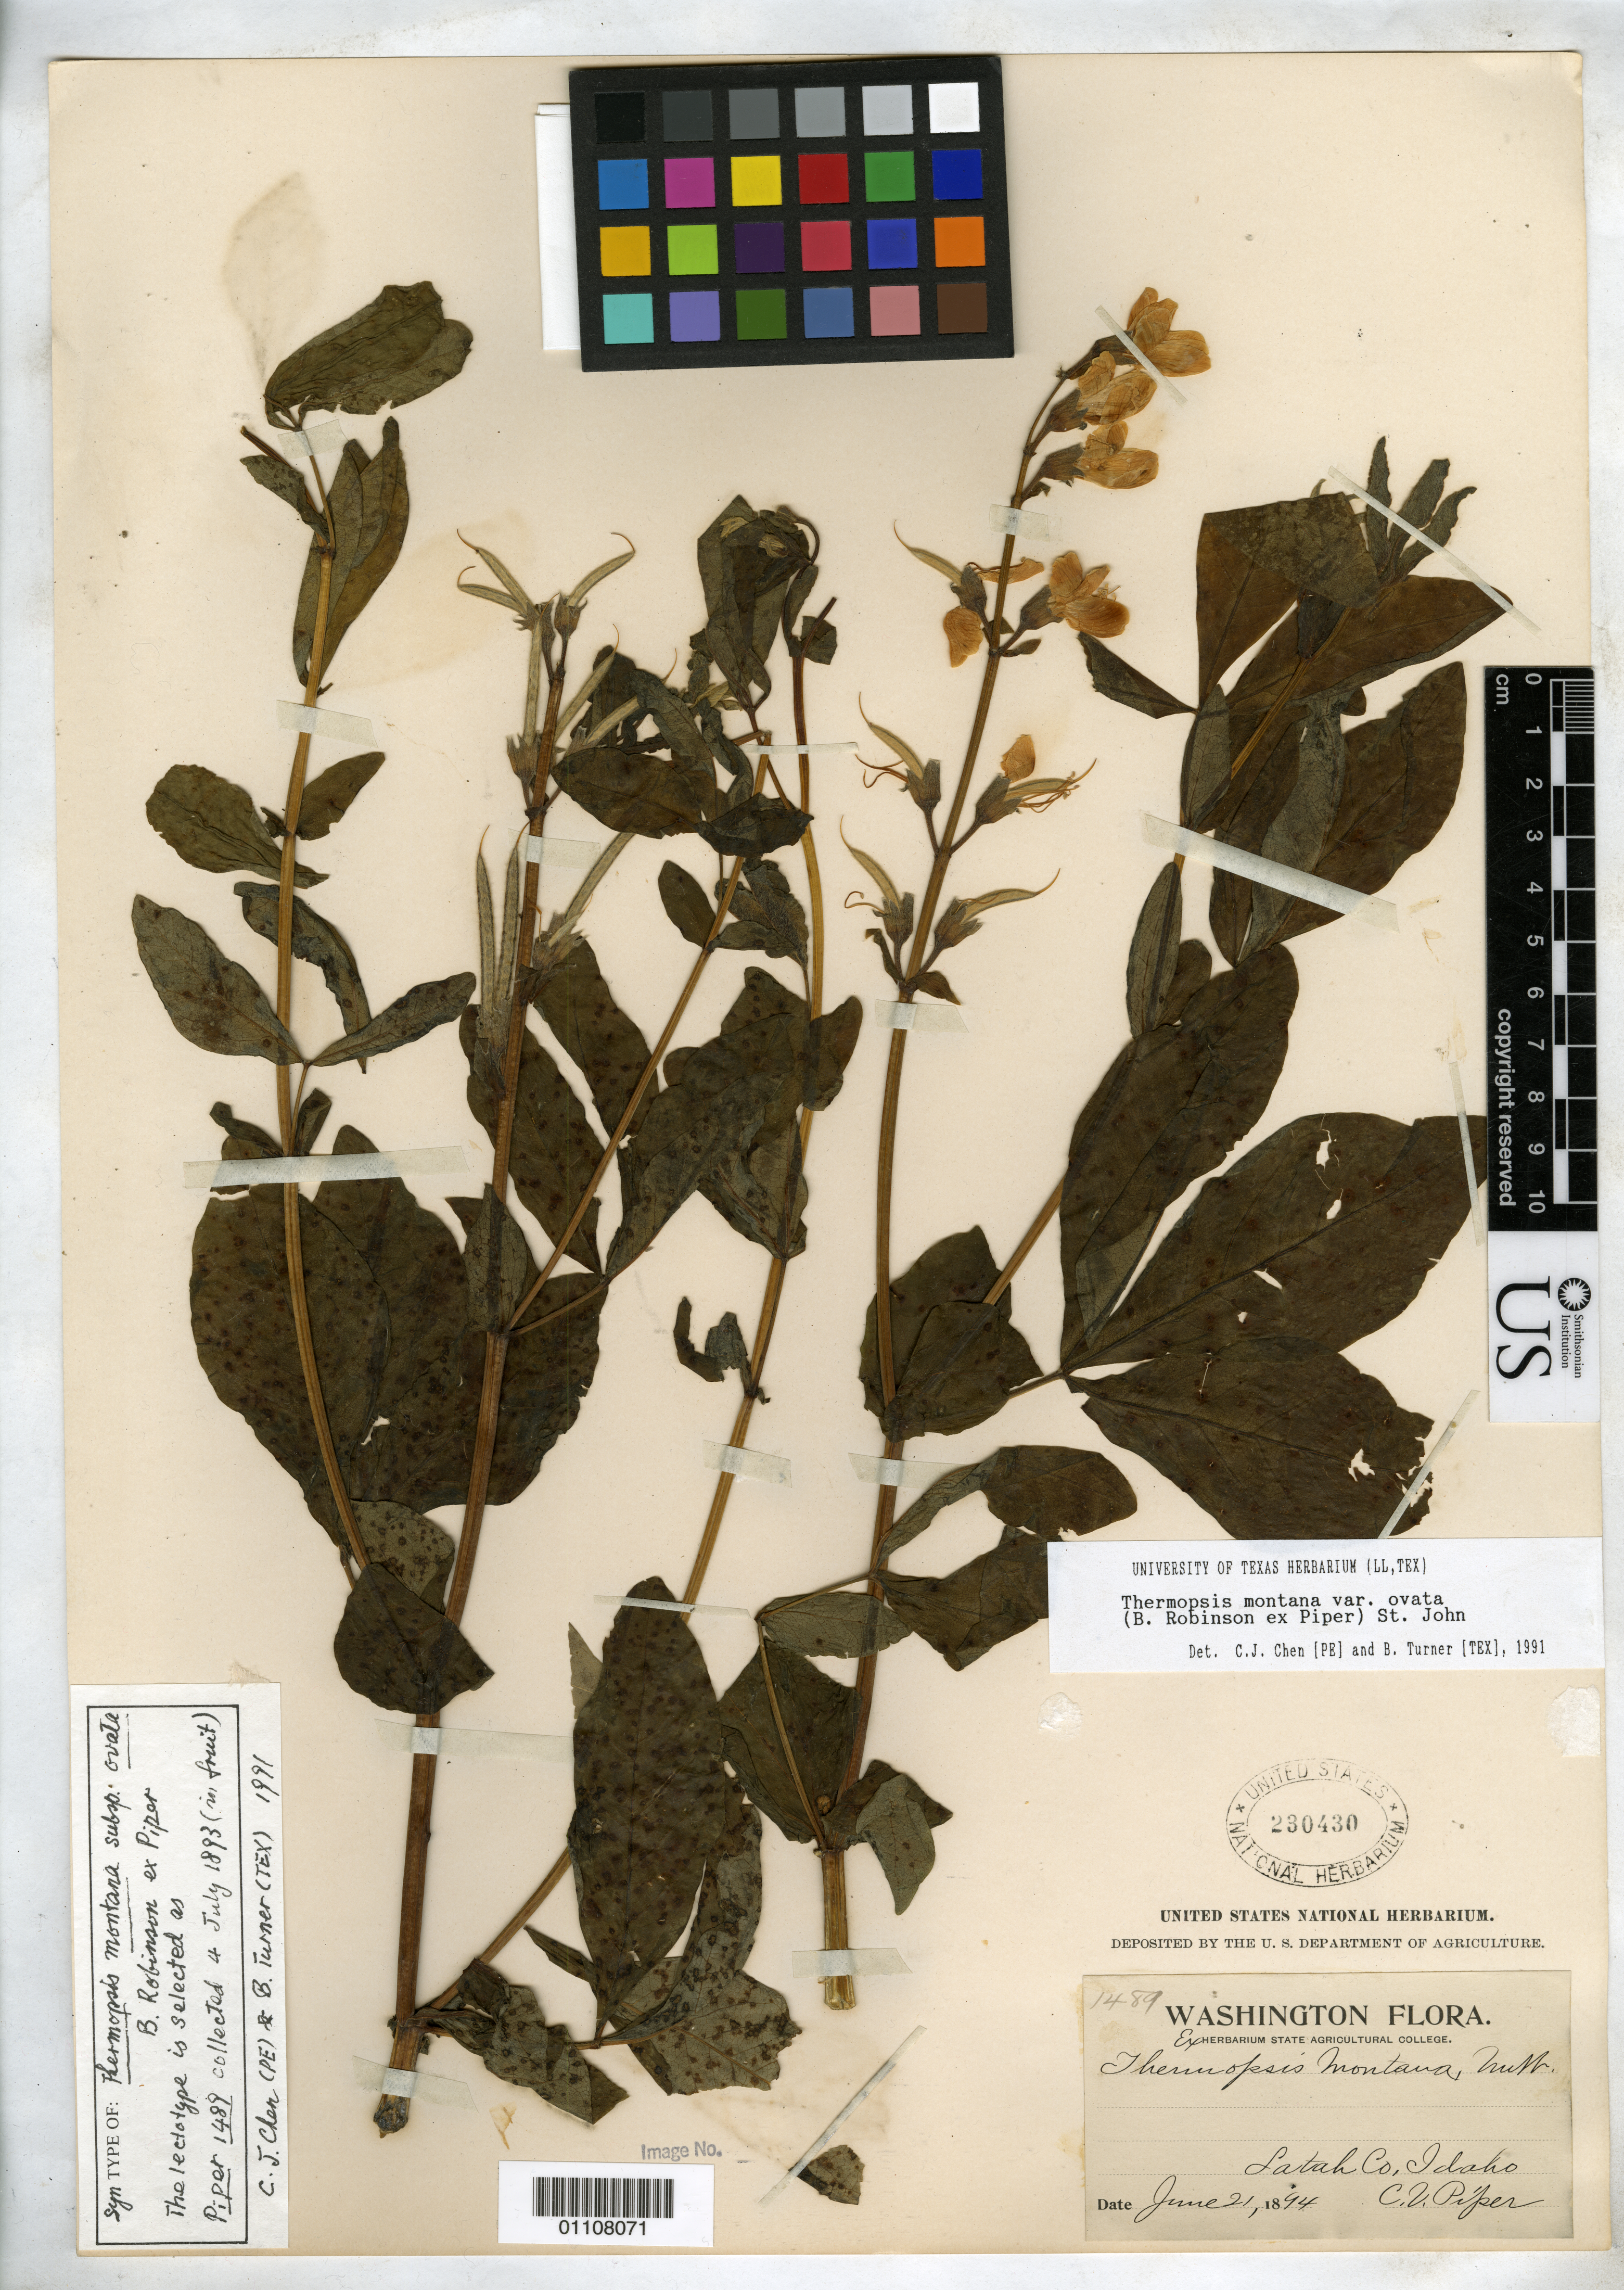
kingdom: Plantae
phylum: Tracheophyta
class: Magnoliopsida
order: Fabales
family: Fabaceae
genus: Thermopsis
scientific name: Thermopsis montana subsp. ovata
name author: B.L. Rob. ex Piper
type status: Syntype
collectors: C. V. Piper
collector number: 1489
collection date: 1894-06-21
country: United States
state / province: Idaho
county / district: Latah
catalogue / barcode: US 230430